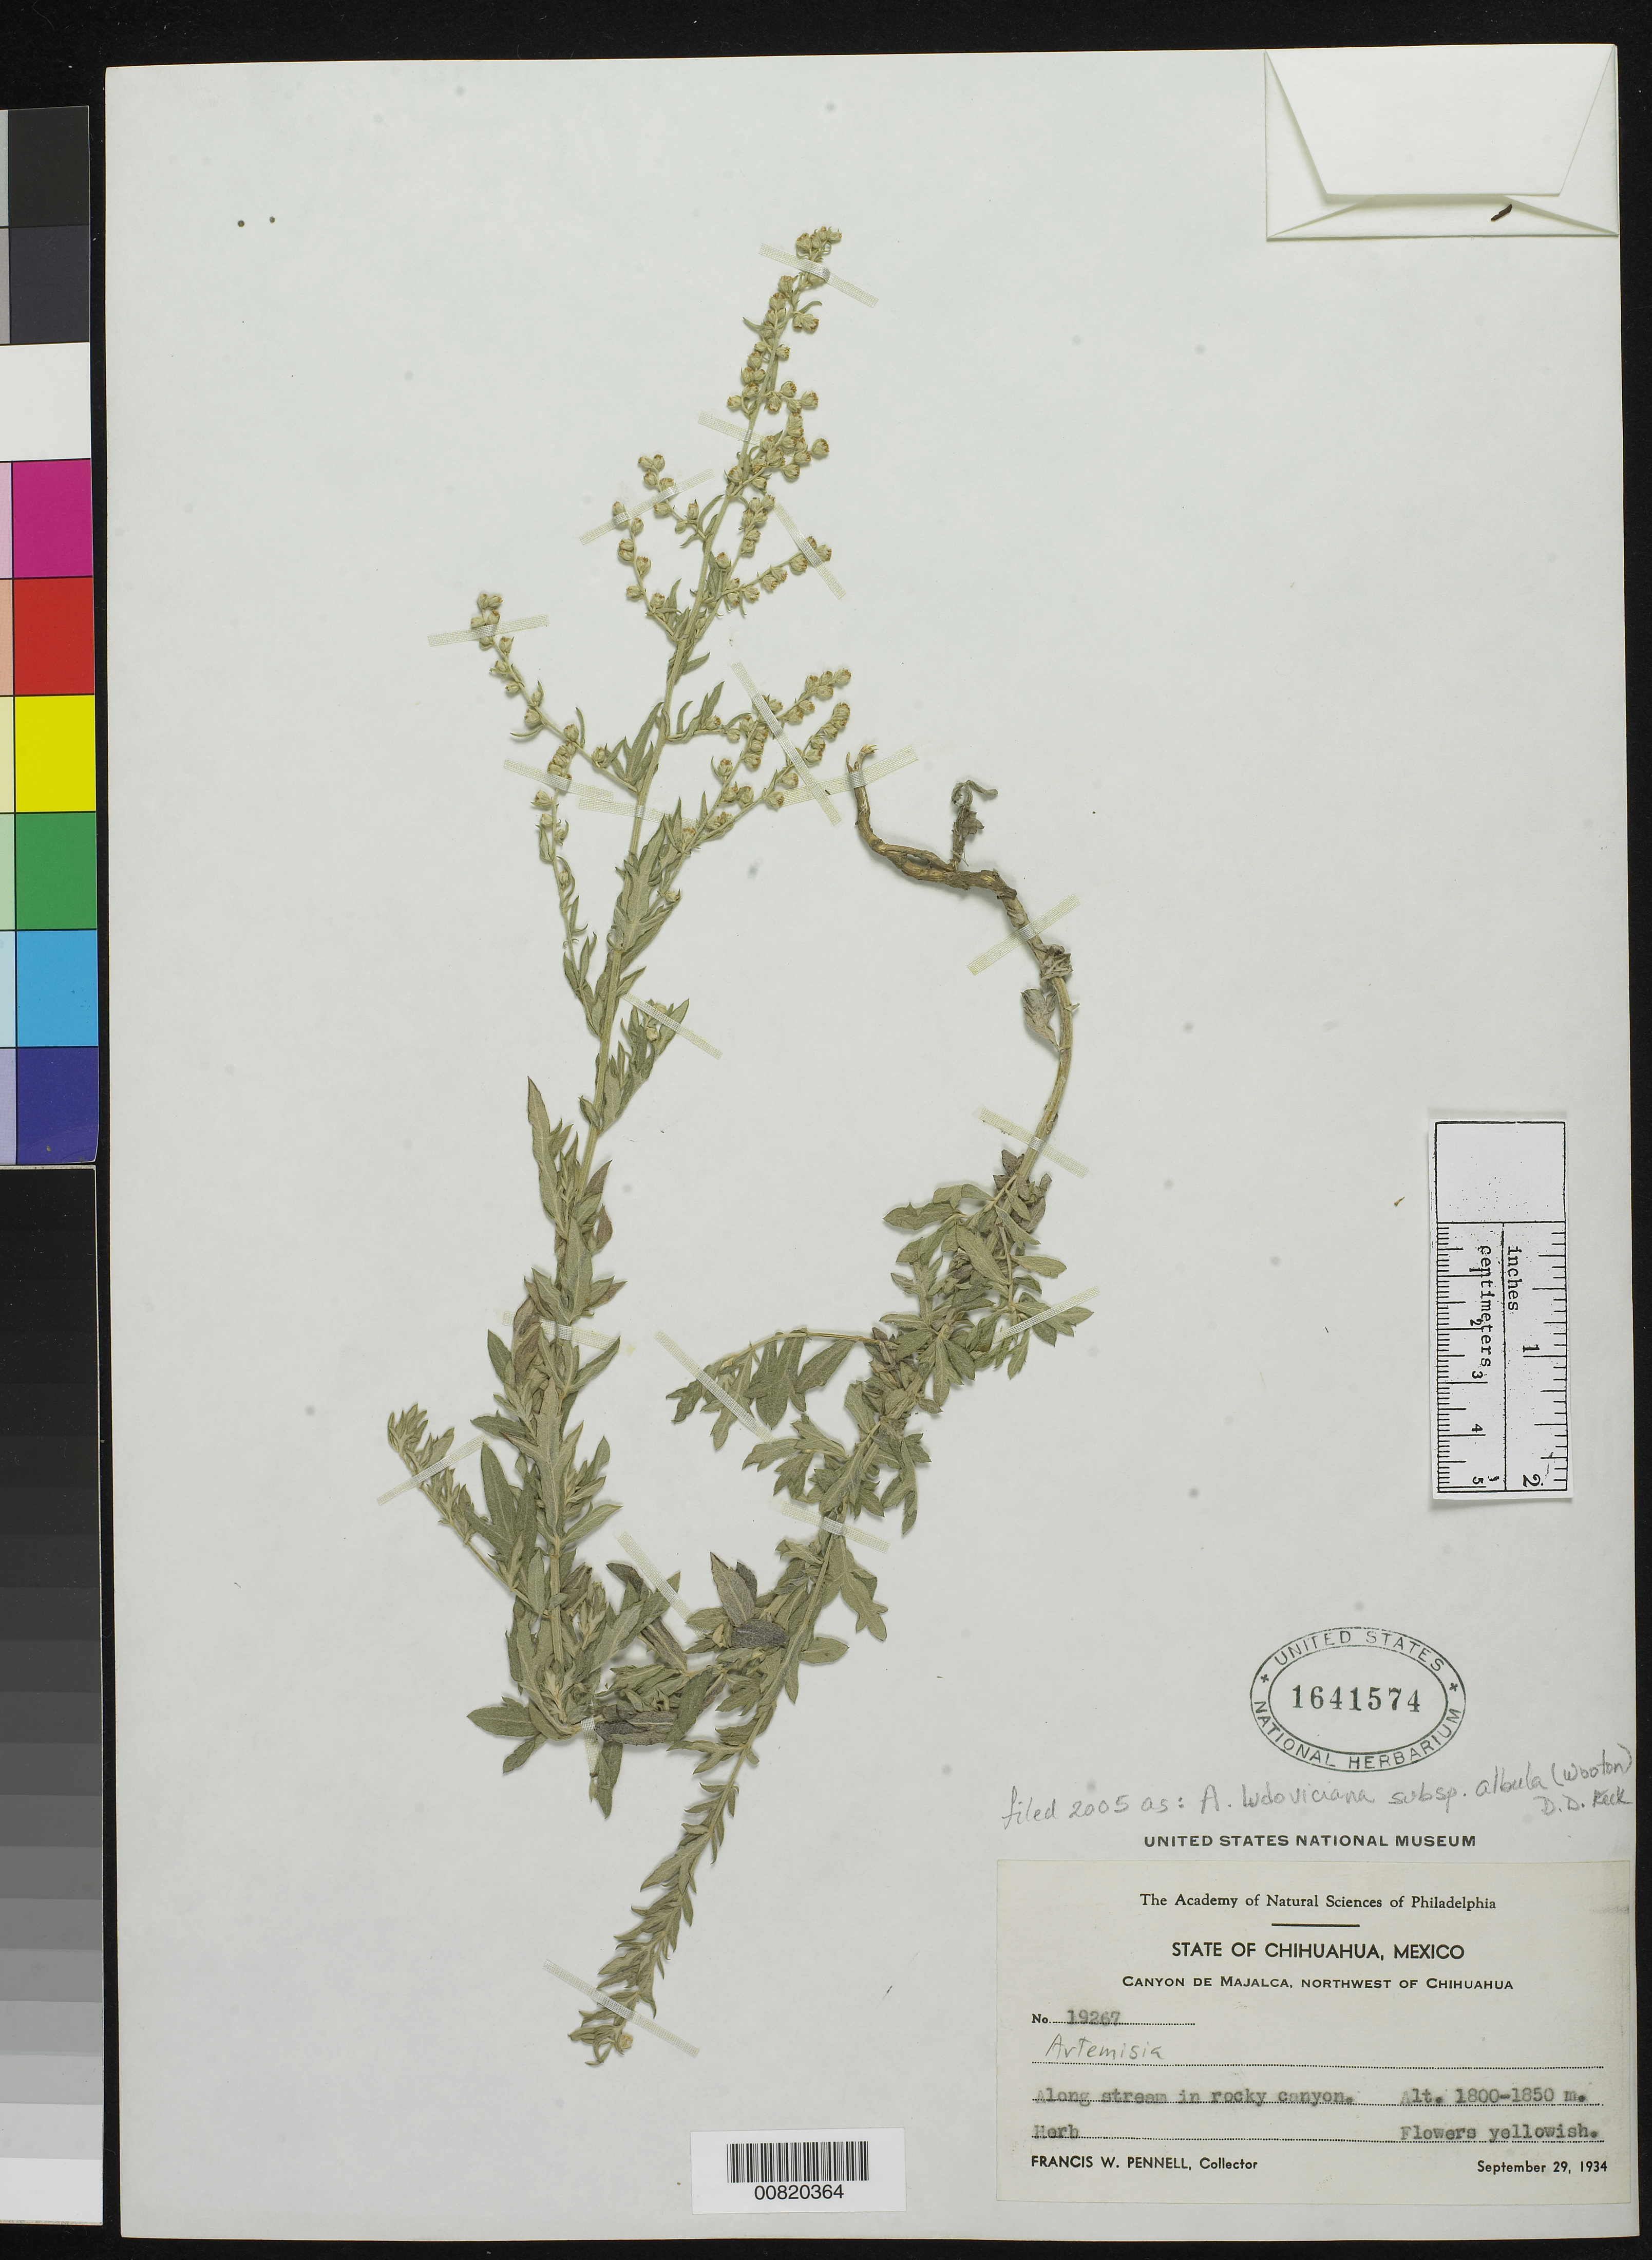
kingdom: Plantae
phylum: Tracheophyta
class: Magnoliopsida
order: Asterales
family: Asteraceae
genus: Artemisia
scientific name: Artemisia ludoviciana subsp. albula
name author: (Wooton) D.D. Keck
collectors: F. W. Pennell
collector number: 19267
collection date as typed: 29 Sep 1934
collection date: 1934-09-29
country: Mexico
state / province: Chihuahua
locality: Canyon de Majalca, Northwest of Chihuahua.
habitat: Along stream in rocky canyon.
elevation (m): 1850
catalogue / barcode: US 1641574